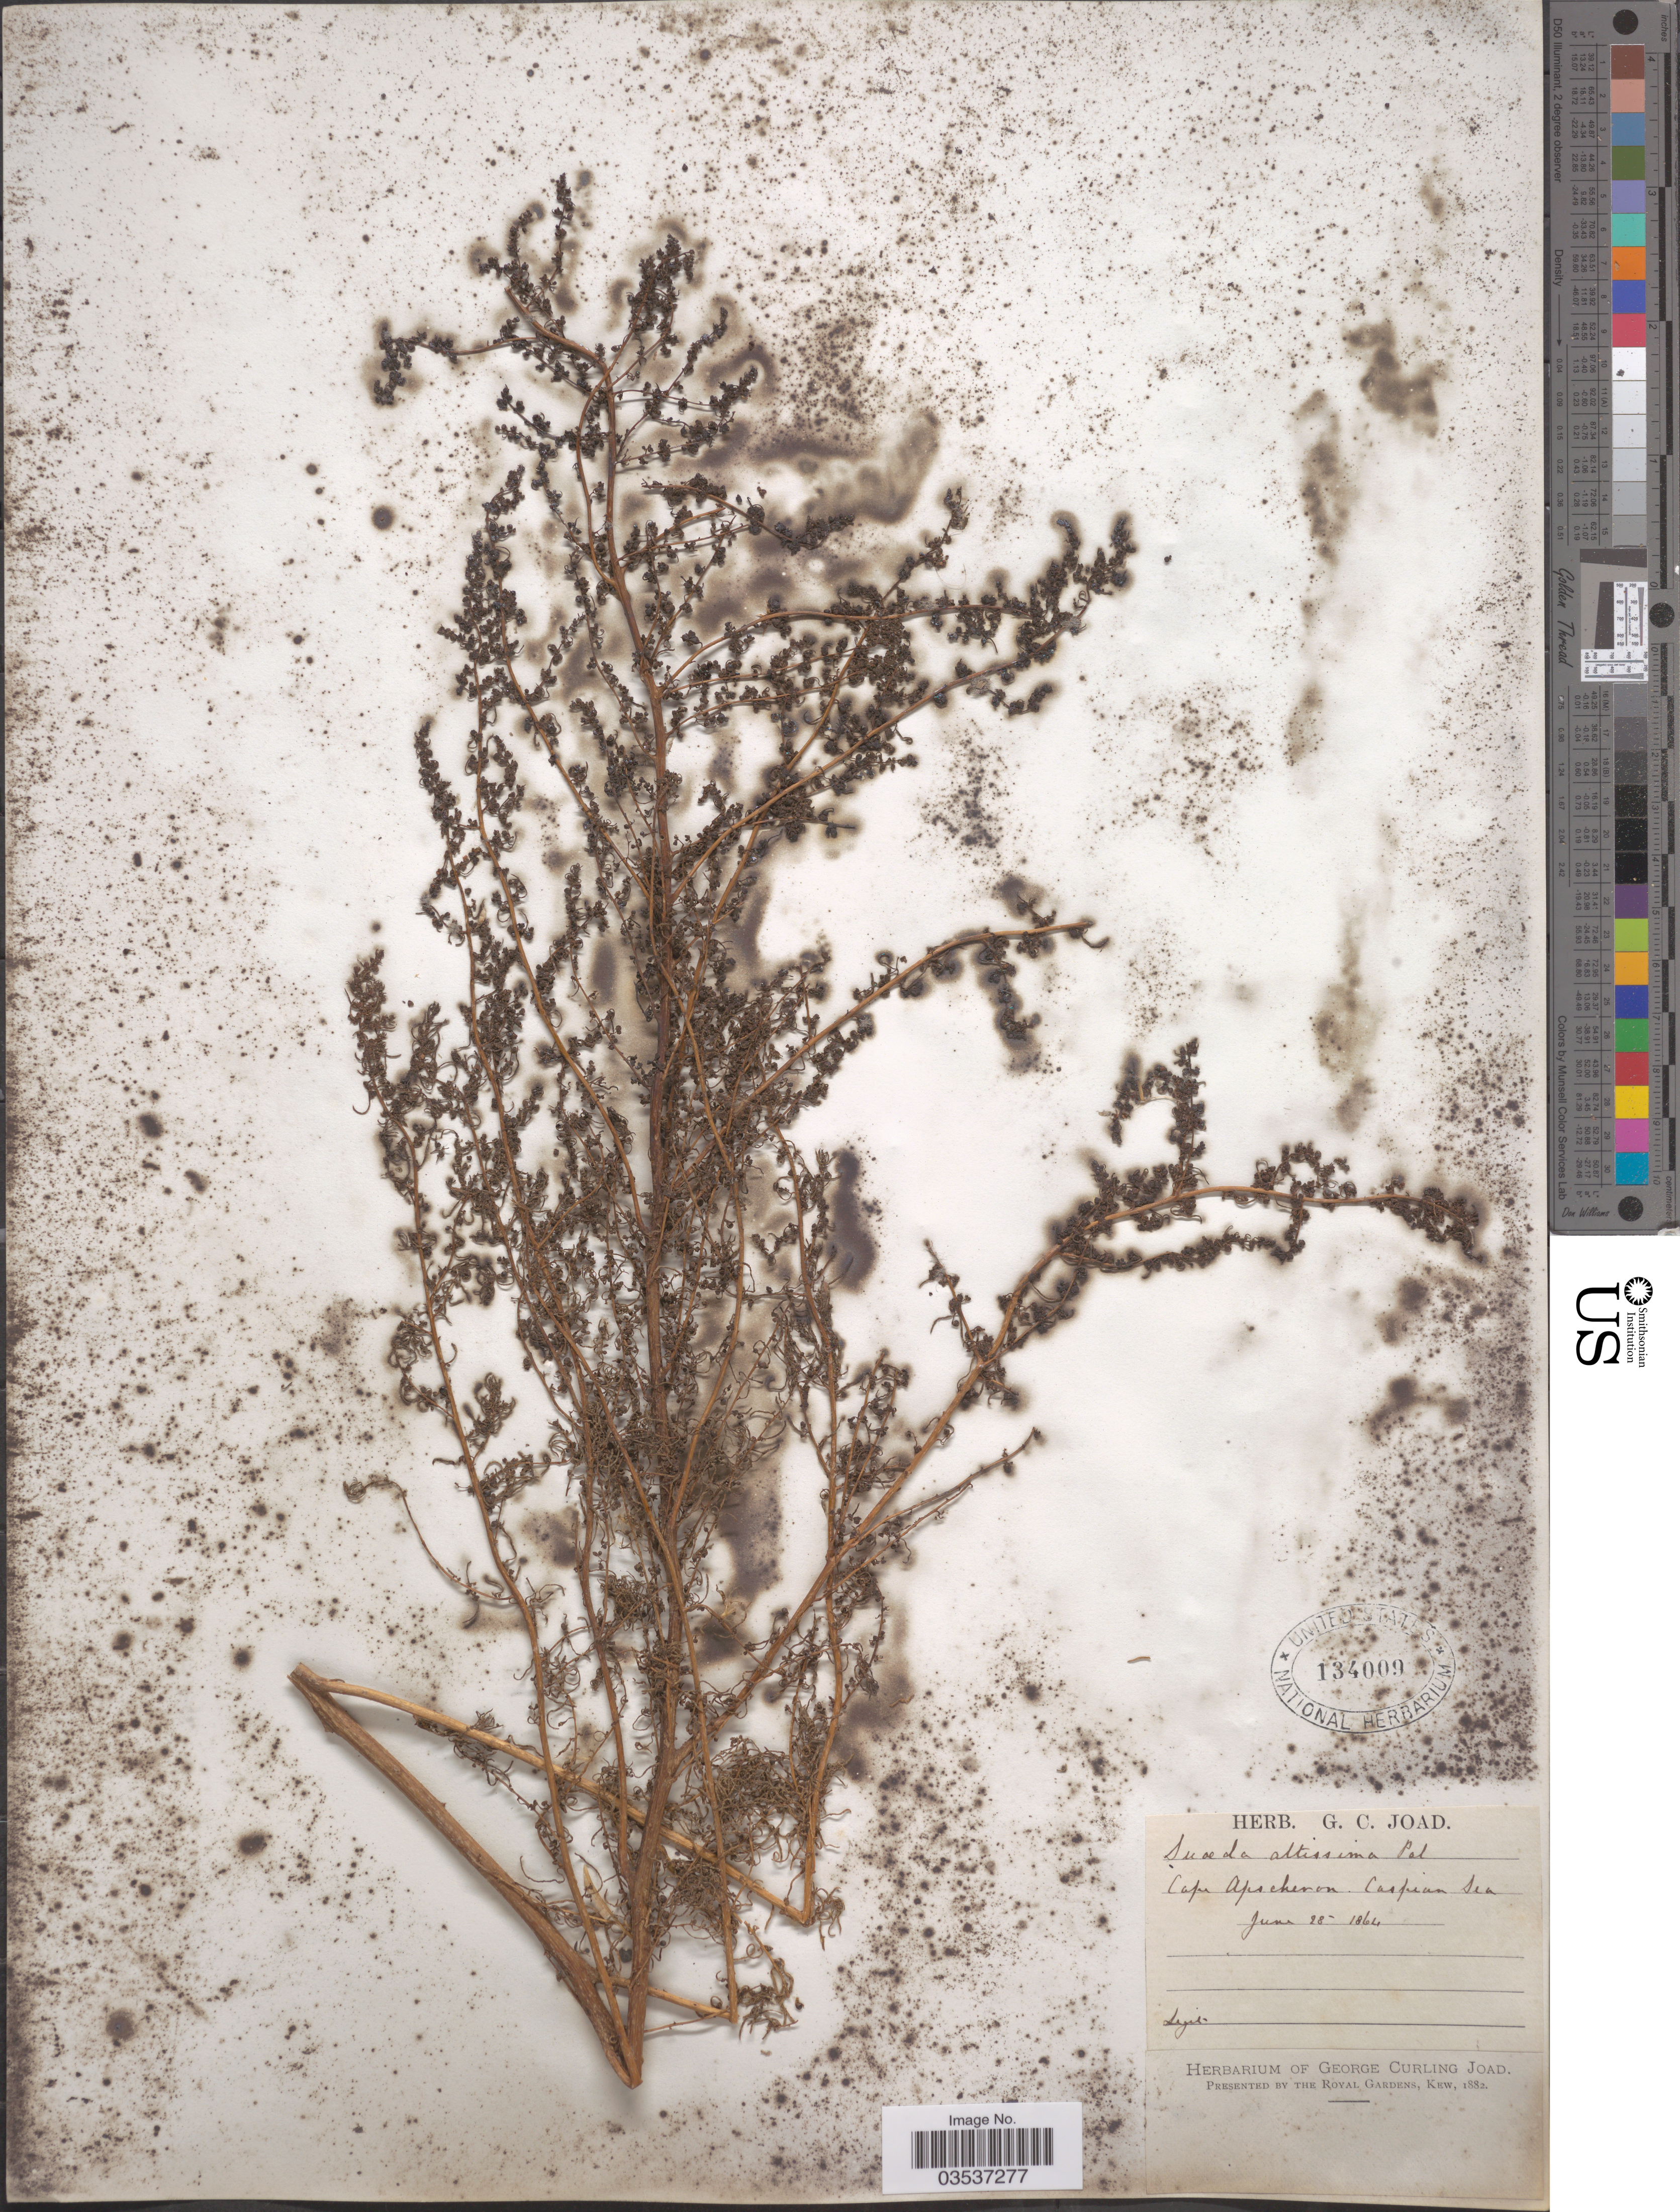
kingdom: Plantae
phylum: Tracheophyta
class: Magnoliopsida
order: Caryophyllales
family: Amaranthaceae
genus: Suaeda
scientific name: Suaeda altissima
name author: (L.) Pall.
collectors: ex herb. George Curling Joad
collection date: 1864-06-28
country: Azerbaijan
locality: Cape Apscheron. Caspian sea.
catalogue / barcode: US 134009